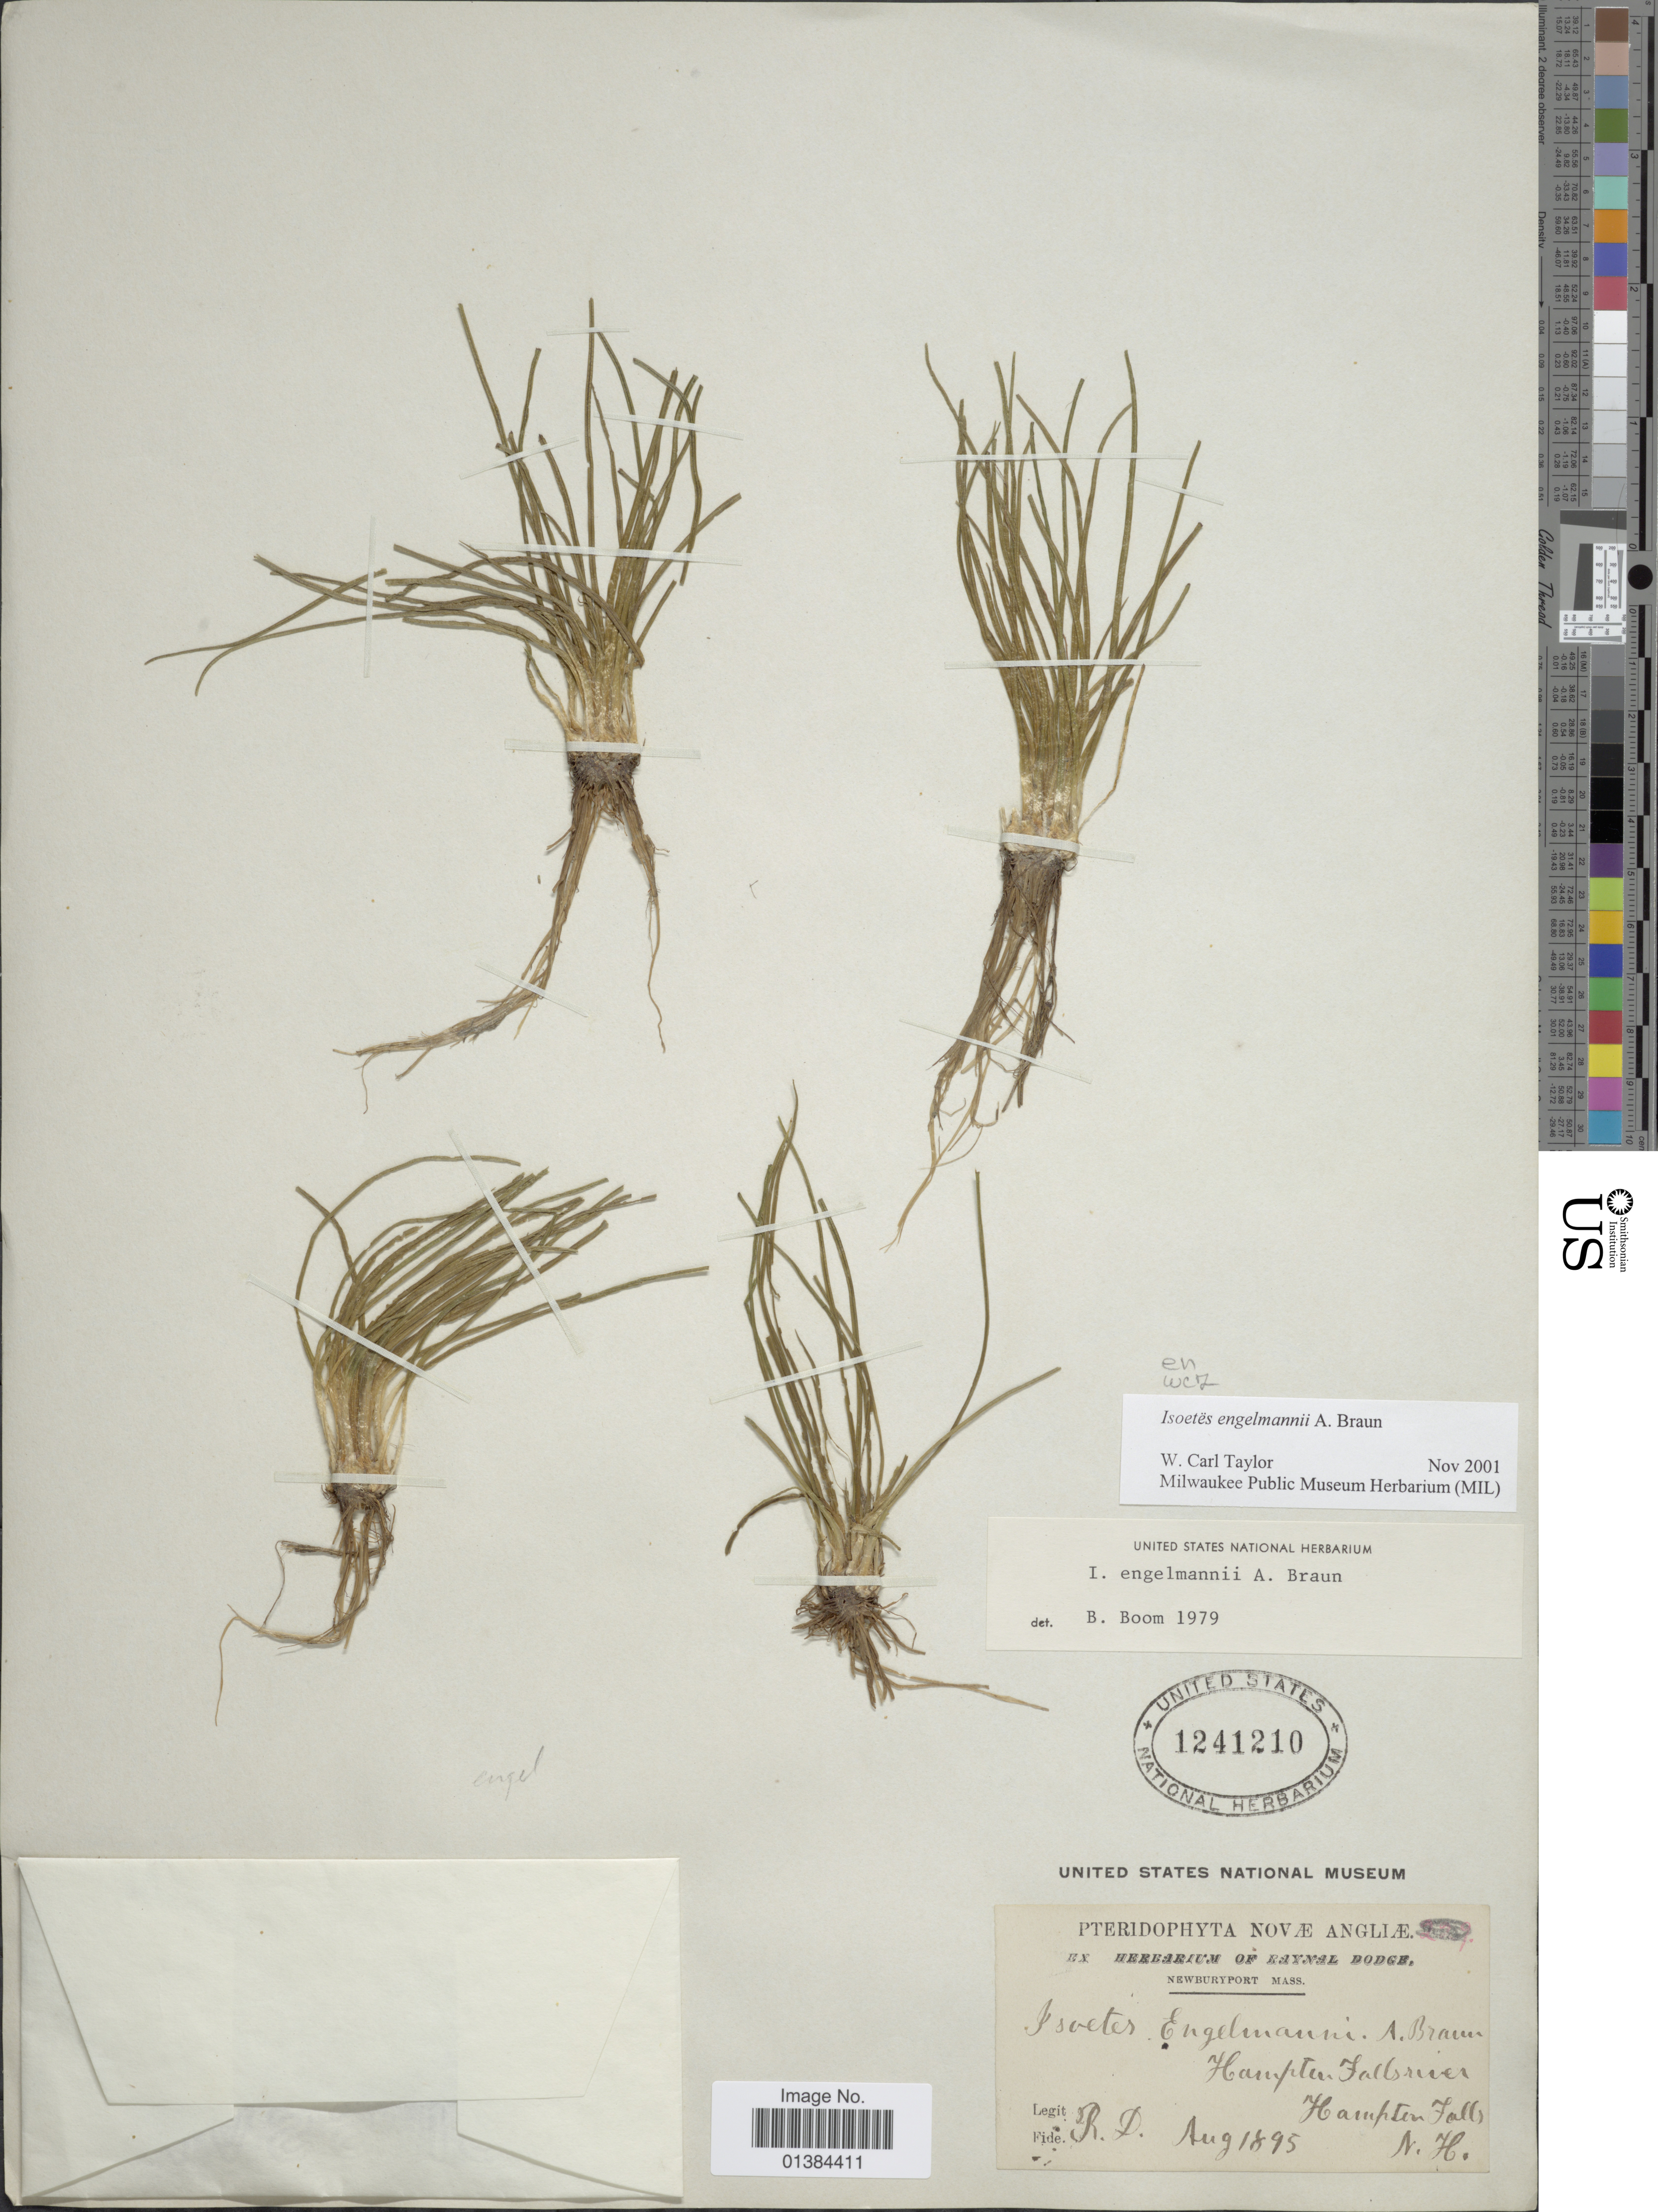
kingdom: Plantae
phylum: Tracheophyta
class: Lycopodiopsida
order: Isoetales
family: Isoetaceae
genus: Isoetes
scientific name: Isoetes engelmannii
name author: A. Braun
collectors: R. Dodge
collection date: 1895-08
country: United States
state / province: New Hampshire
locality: Hampton Falls river, Hampton Falls.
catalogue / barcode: US 1241210